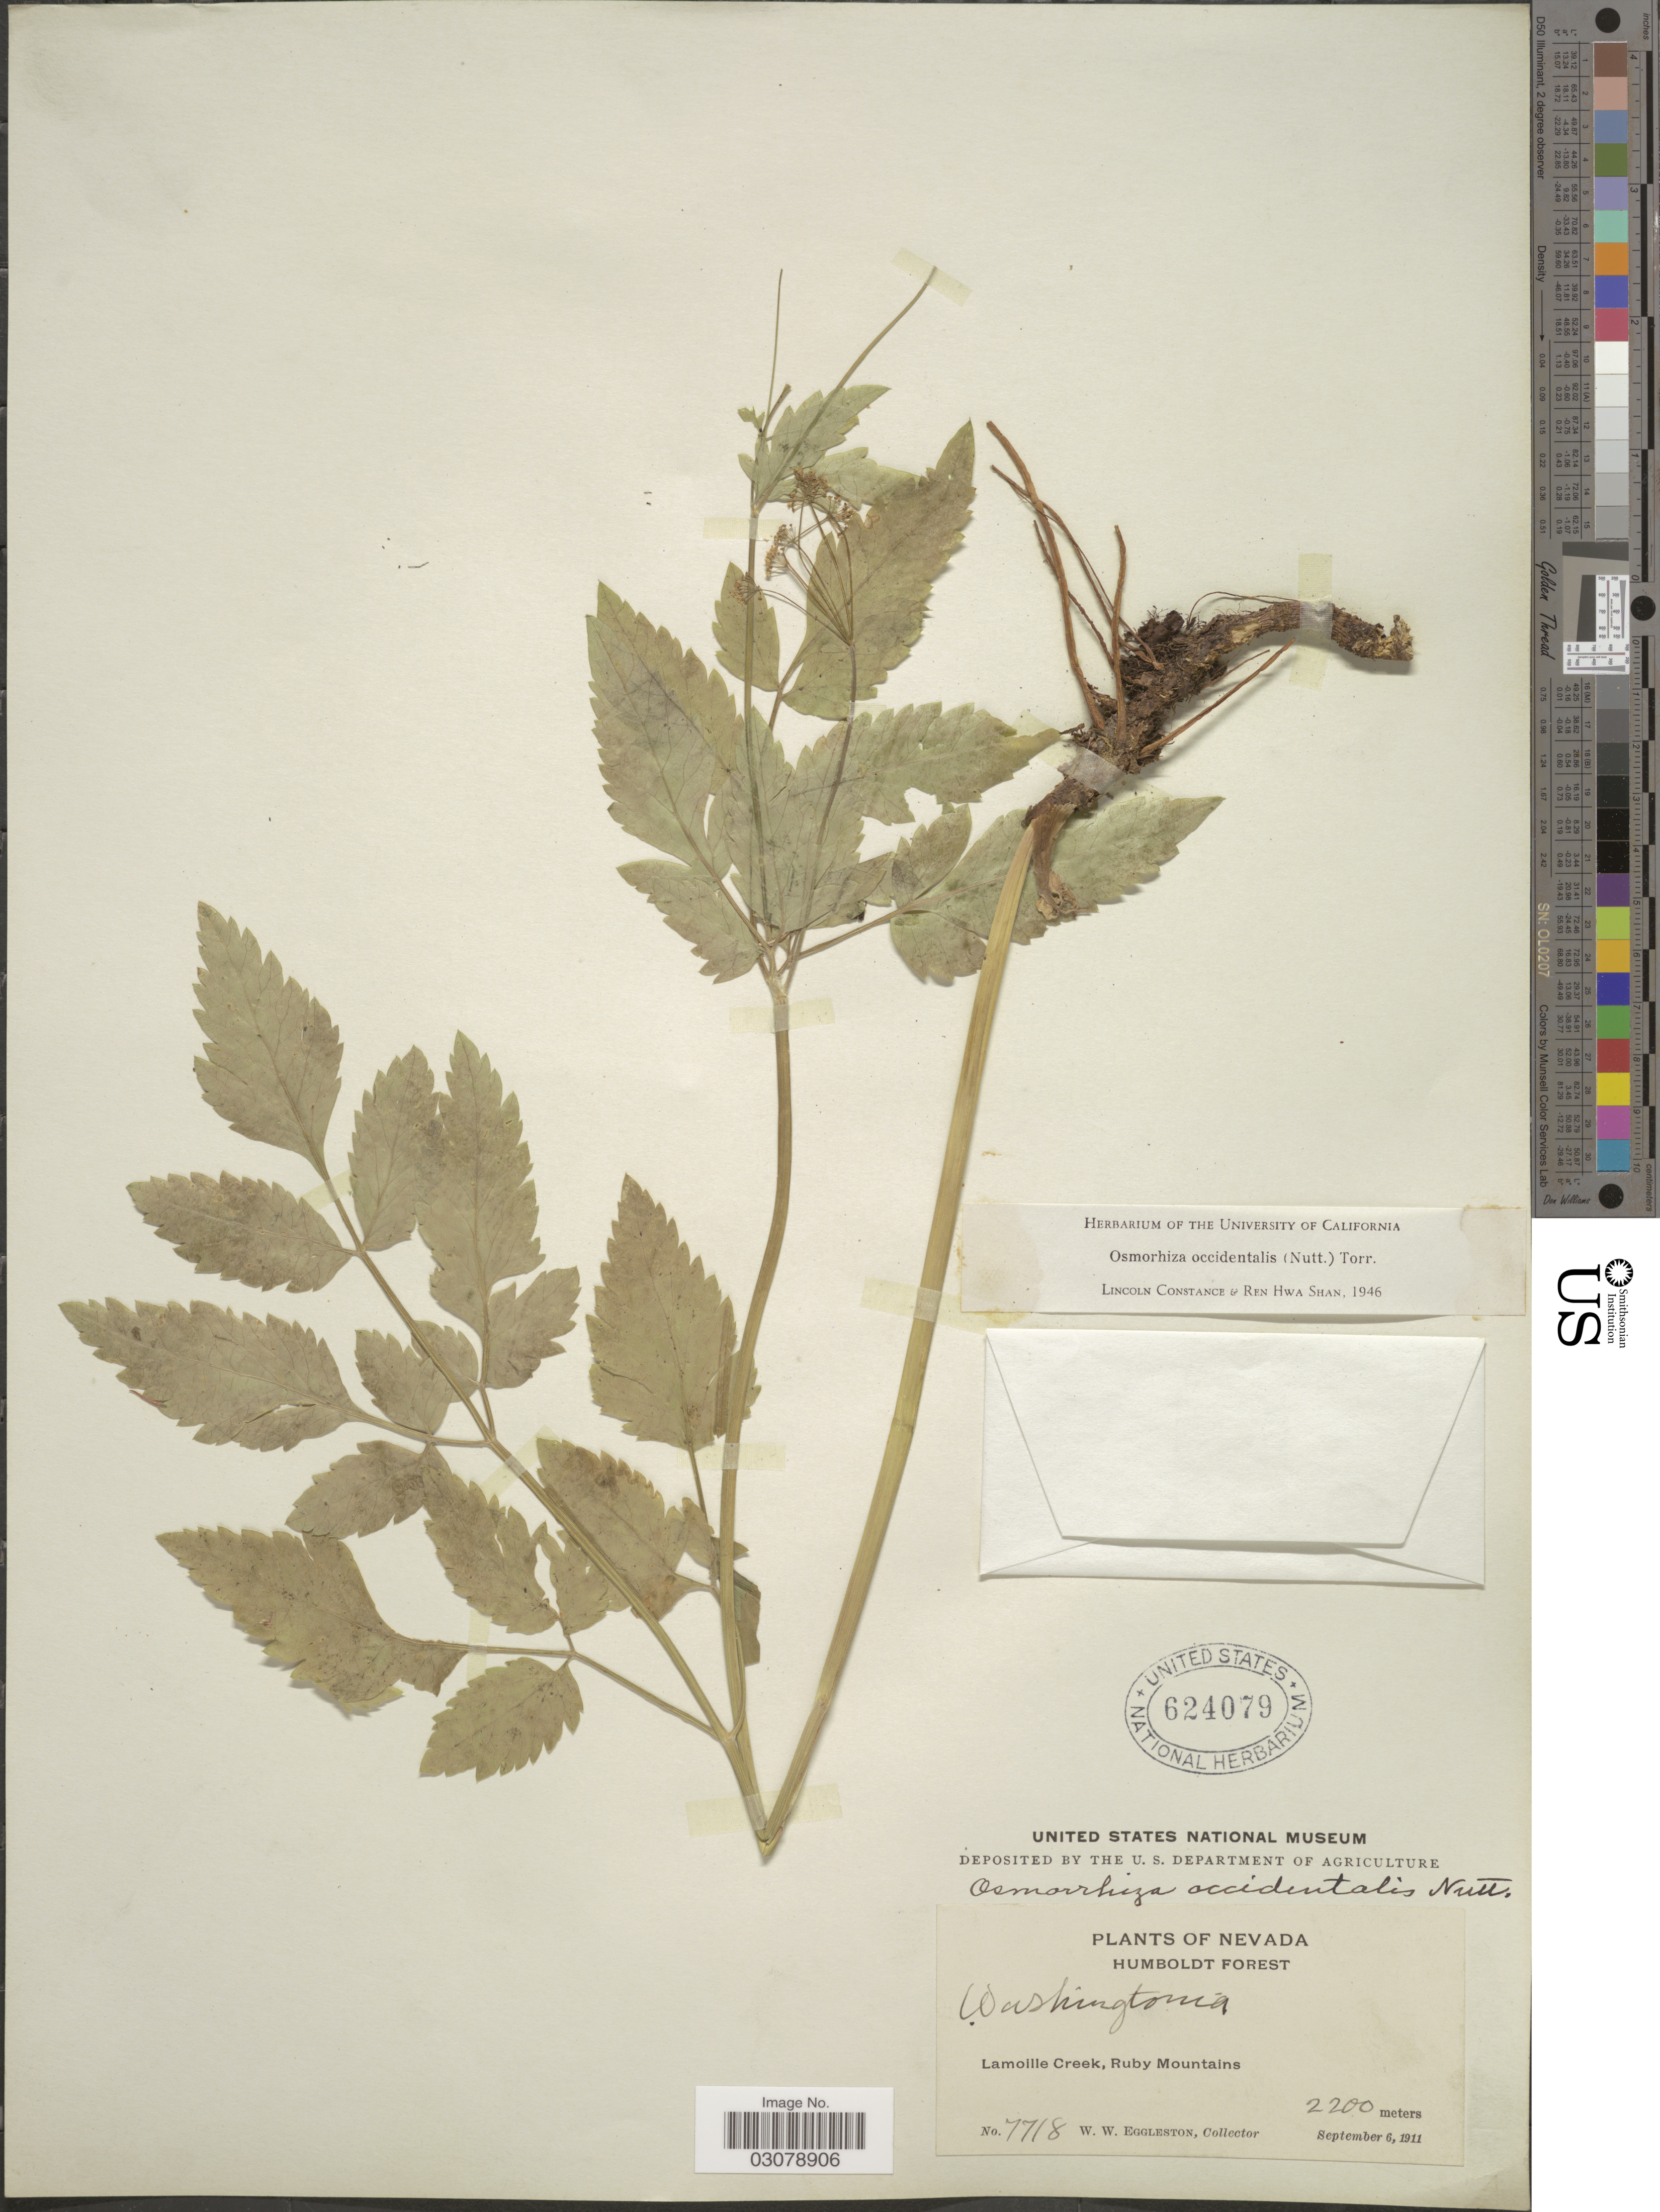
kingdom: Plantae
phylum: Tracheophyta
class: Magnoliopsida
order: Apiales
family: Apiaceae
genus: Osmorhiza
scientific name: Osmorhiza occidentalis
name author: (Nutt.) Torr.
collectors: W. W. Eggleston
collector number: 7718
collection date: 1911-09-06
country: United States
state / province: Nevada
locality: Humboldt Forest, Lamoille Creek, Ruby Mountains.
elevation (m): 2200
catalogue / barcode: US 624079